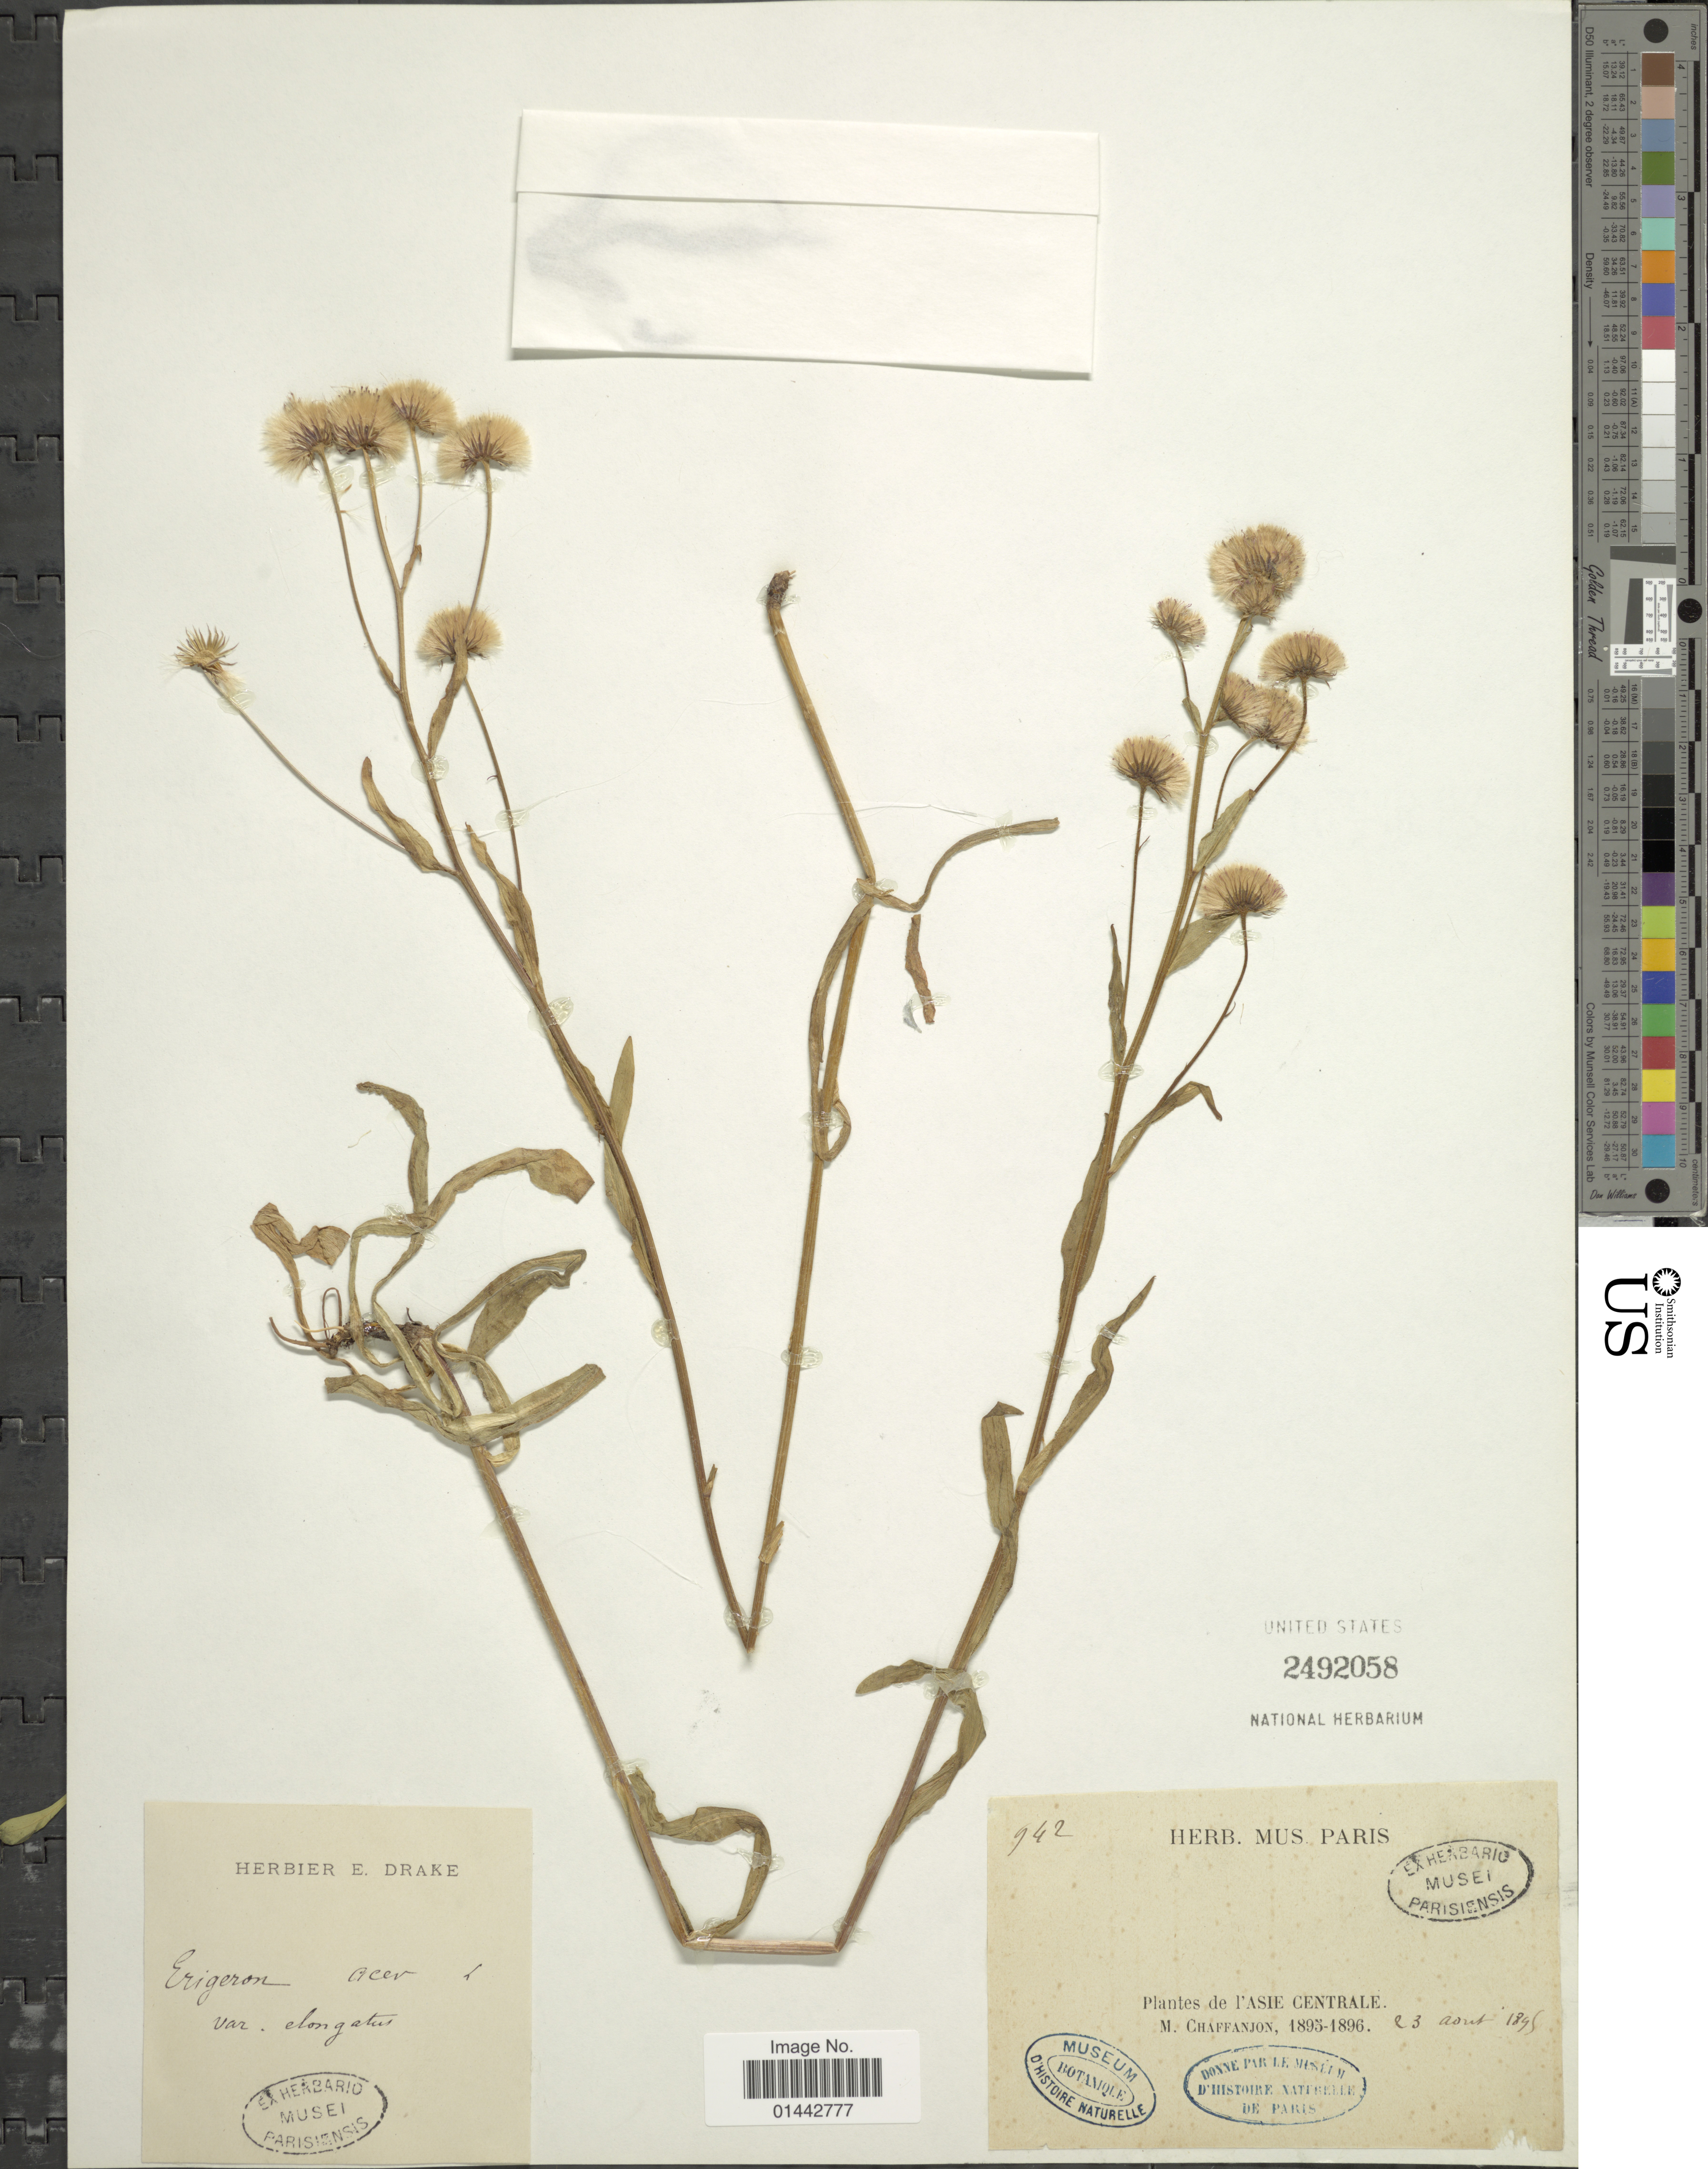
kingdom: Plantae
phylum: Tracheophyta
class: Magnoliopsida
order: Asterales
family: Asteraceae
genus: Erigeron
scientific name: Erigeron acris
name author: L.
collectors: M. Chaffanjon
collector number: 942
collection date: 1895-08-03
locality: L'Asie Centrale.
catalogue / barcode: US 2492058